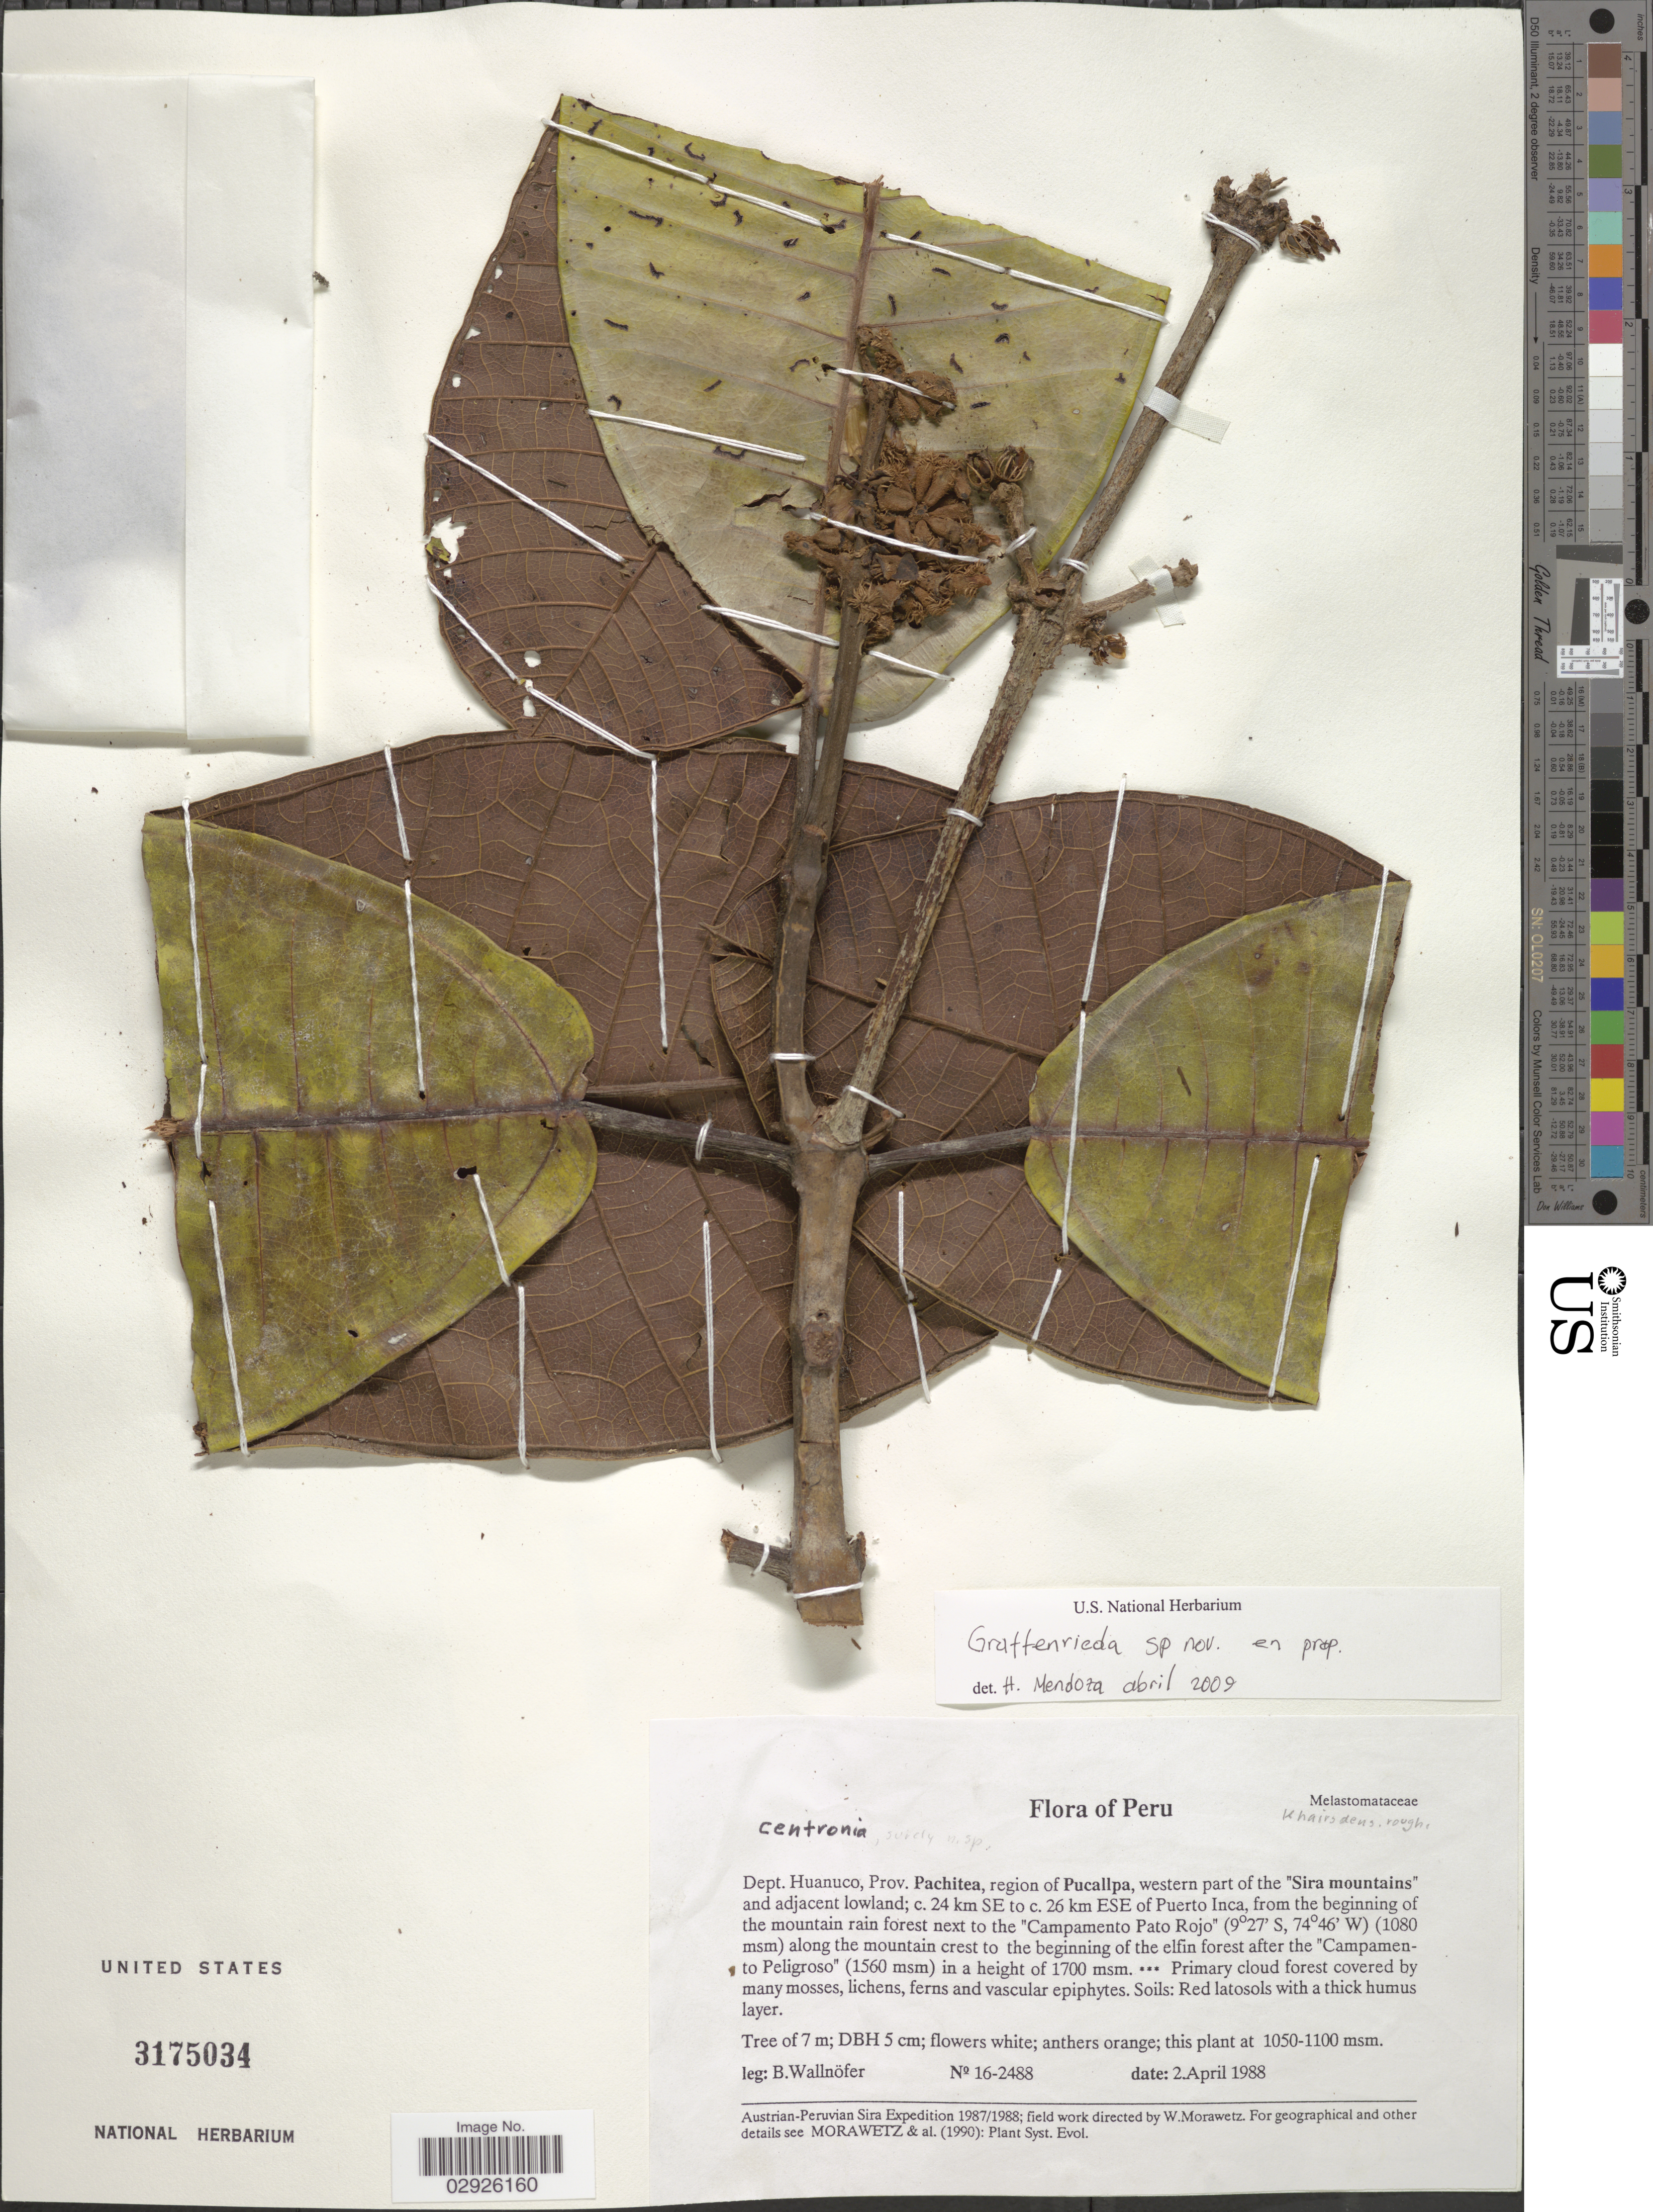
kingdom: Plantae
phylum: Tracheophyta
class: Magnoliopsida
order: Myrtales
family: Melastomataceae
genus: Graffenrieda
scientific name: Graffenrieda sp.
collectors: B. Wallnöfer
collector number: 16-2488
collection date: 1988-04-02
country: Peru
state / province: Huánuco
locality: Prov. Pachitea, region of Pucallpa, western part of the "Sira mountains" and adjacent lowland; c. 24 km SE to c. 26 km ESE of Puerto Inca, from the beginning of the mountain rain forest next to the "Campamento Pato Rojo" along the mountain crest to the beginning of the elfin forest after the "Campamento Peligroso".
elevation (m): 1050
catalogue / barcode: US 3175034